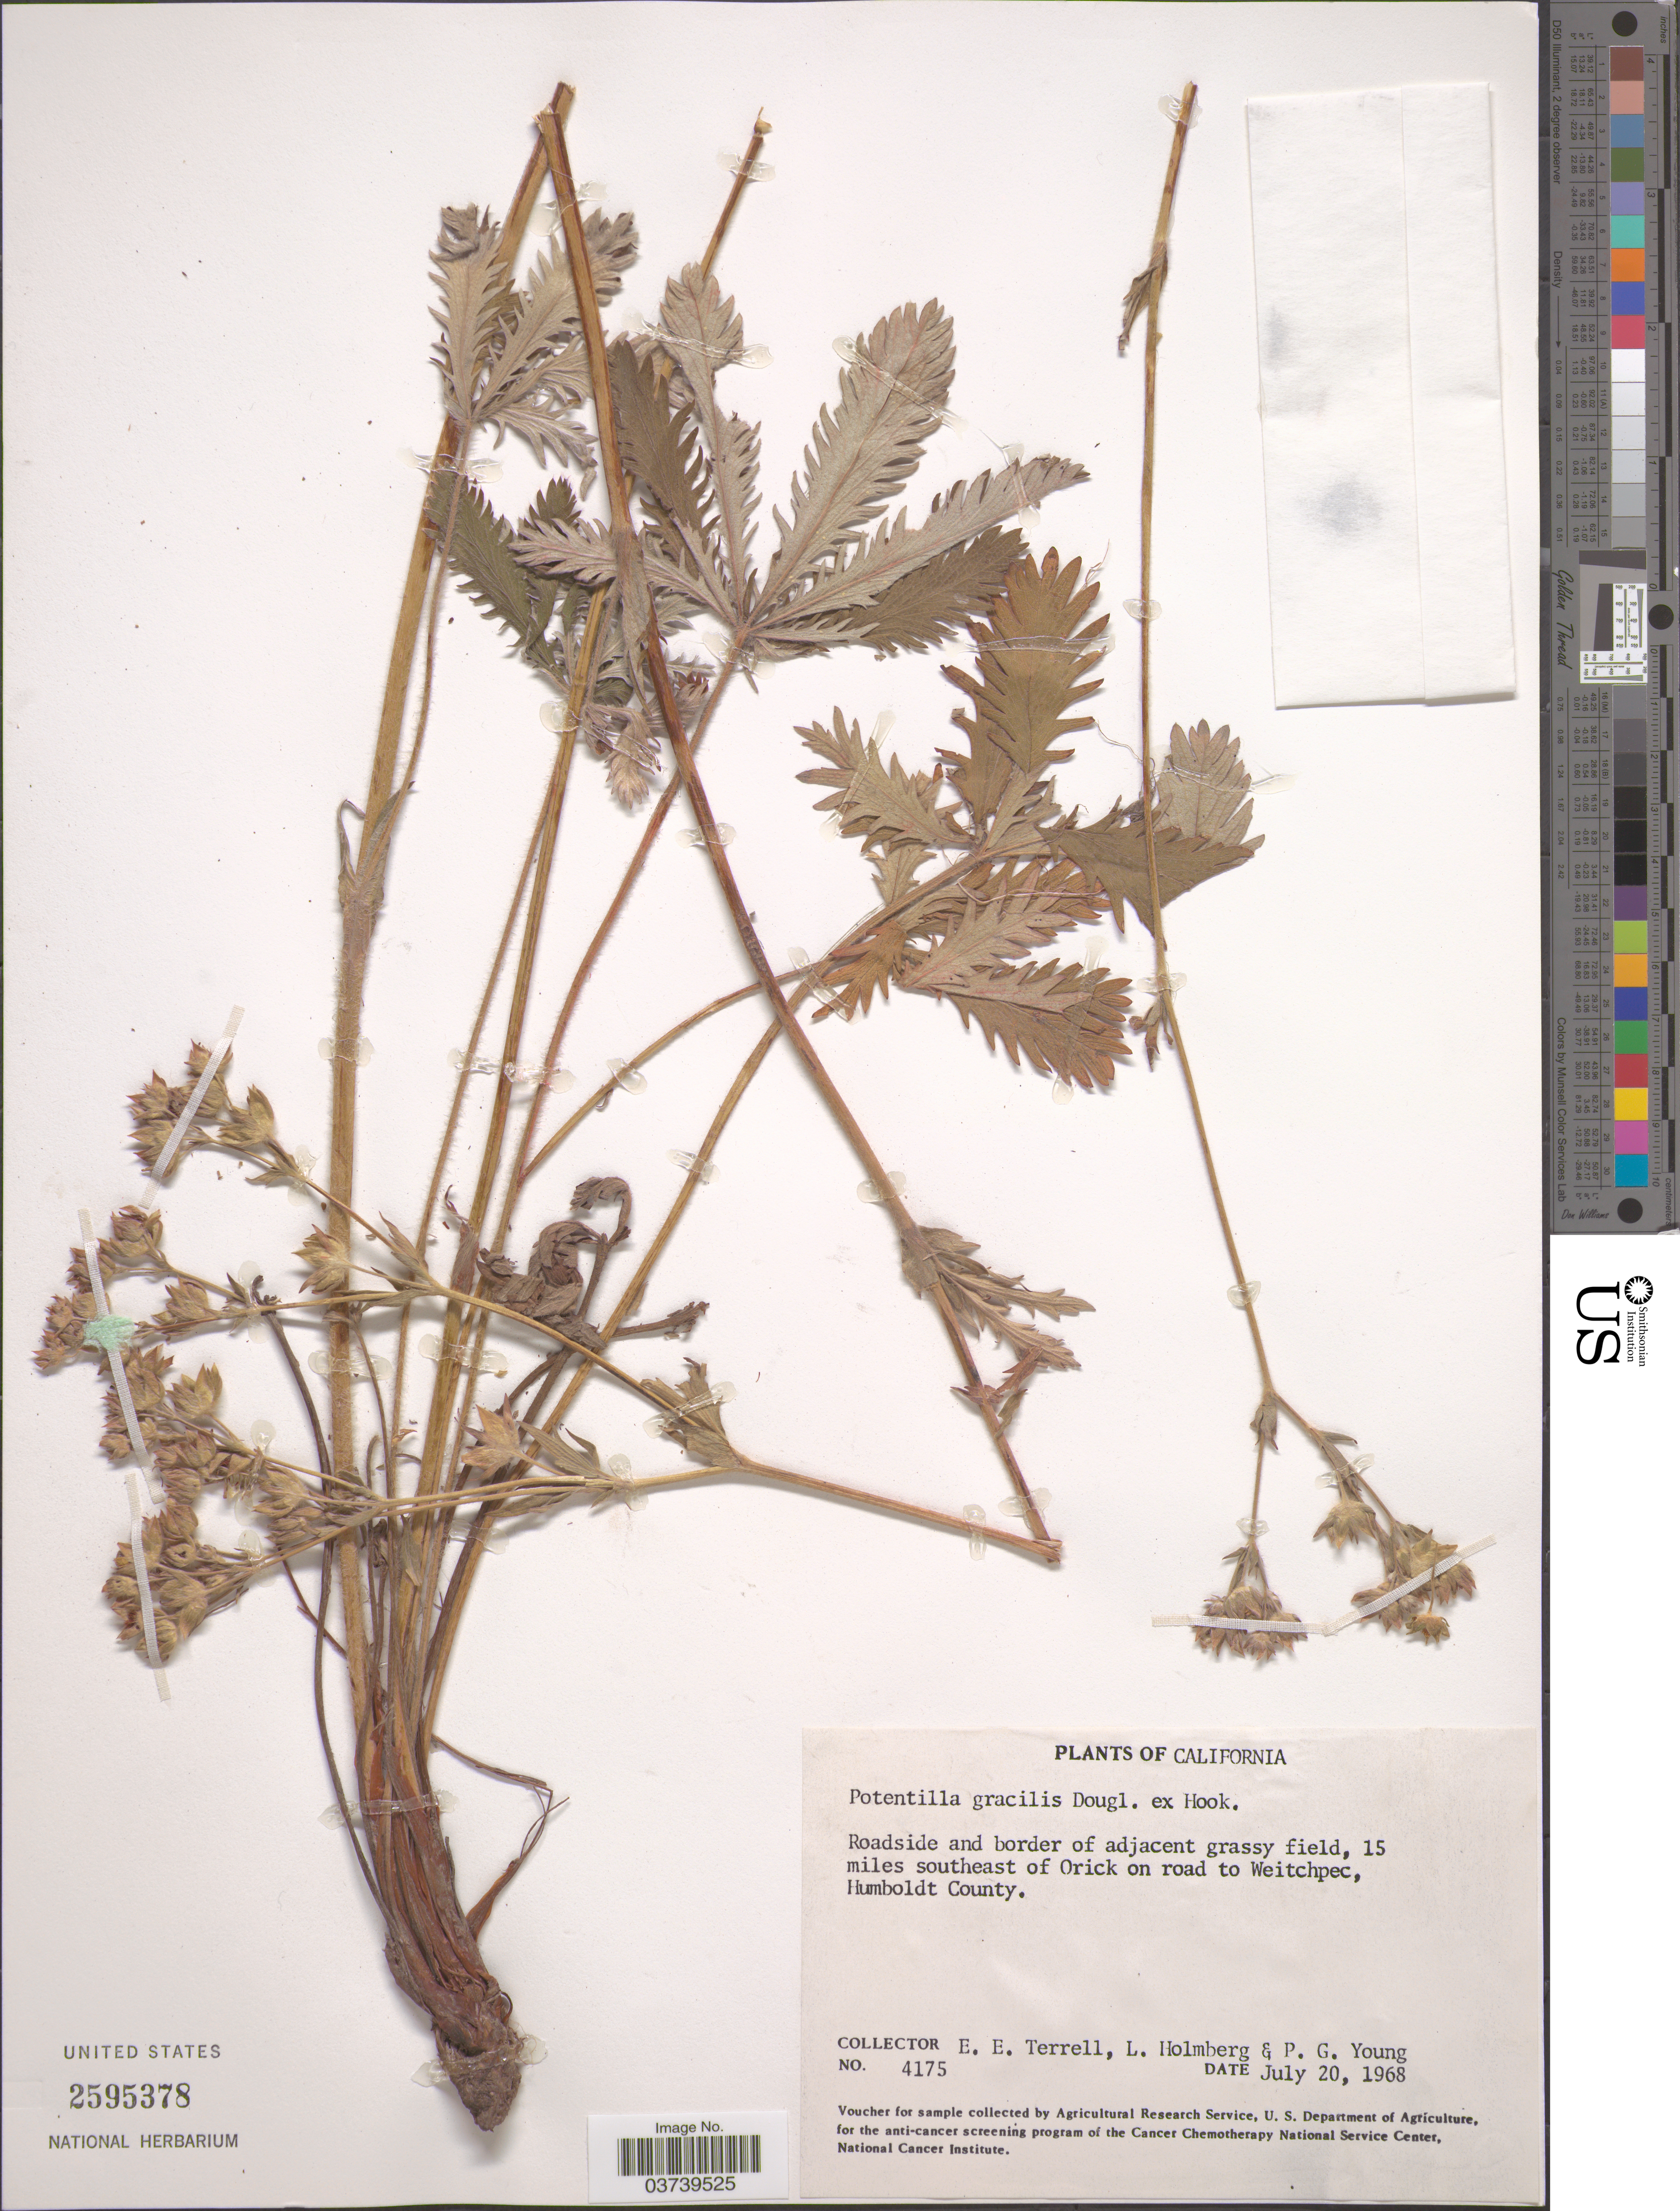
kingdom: Plantae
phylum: Tracheophyta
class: Magnoliopsida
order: Rosales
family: Rosaceae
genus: Potentilla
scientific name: Potentilla gracilis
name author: Douglas ex Hook.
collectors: E. E. Terrell, L. Holmberg & P. Young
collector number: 4175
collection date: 1968-07-20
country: United States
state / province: California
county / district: Humboldt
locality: Roadside and border of adjacent grassy field, 15 miles southeast of Orick on road to Weitchpec, Humboldt County.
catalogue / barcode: US 2595378